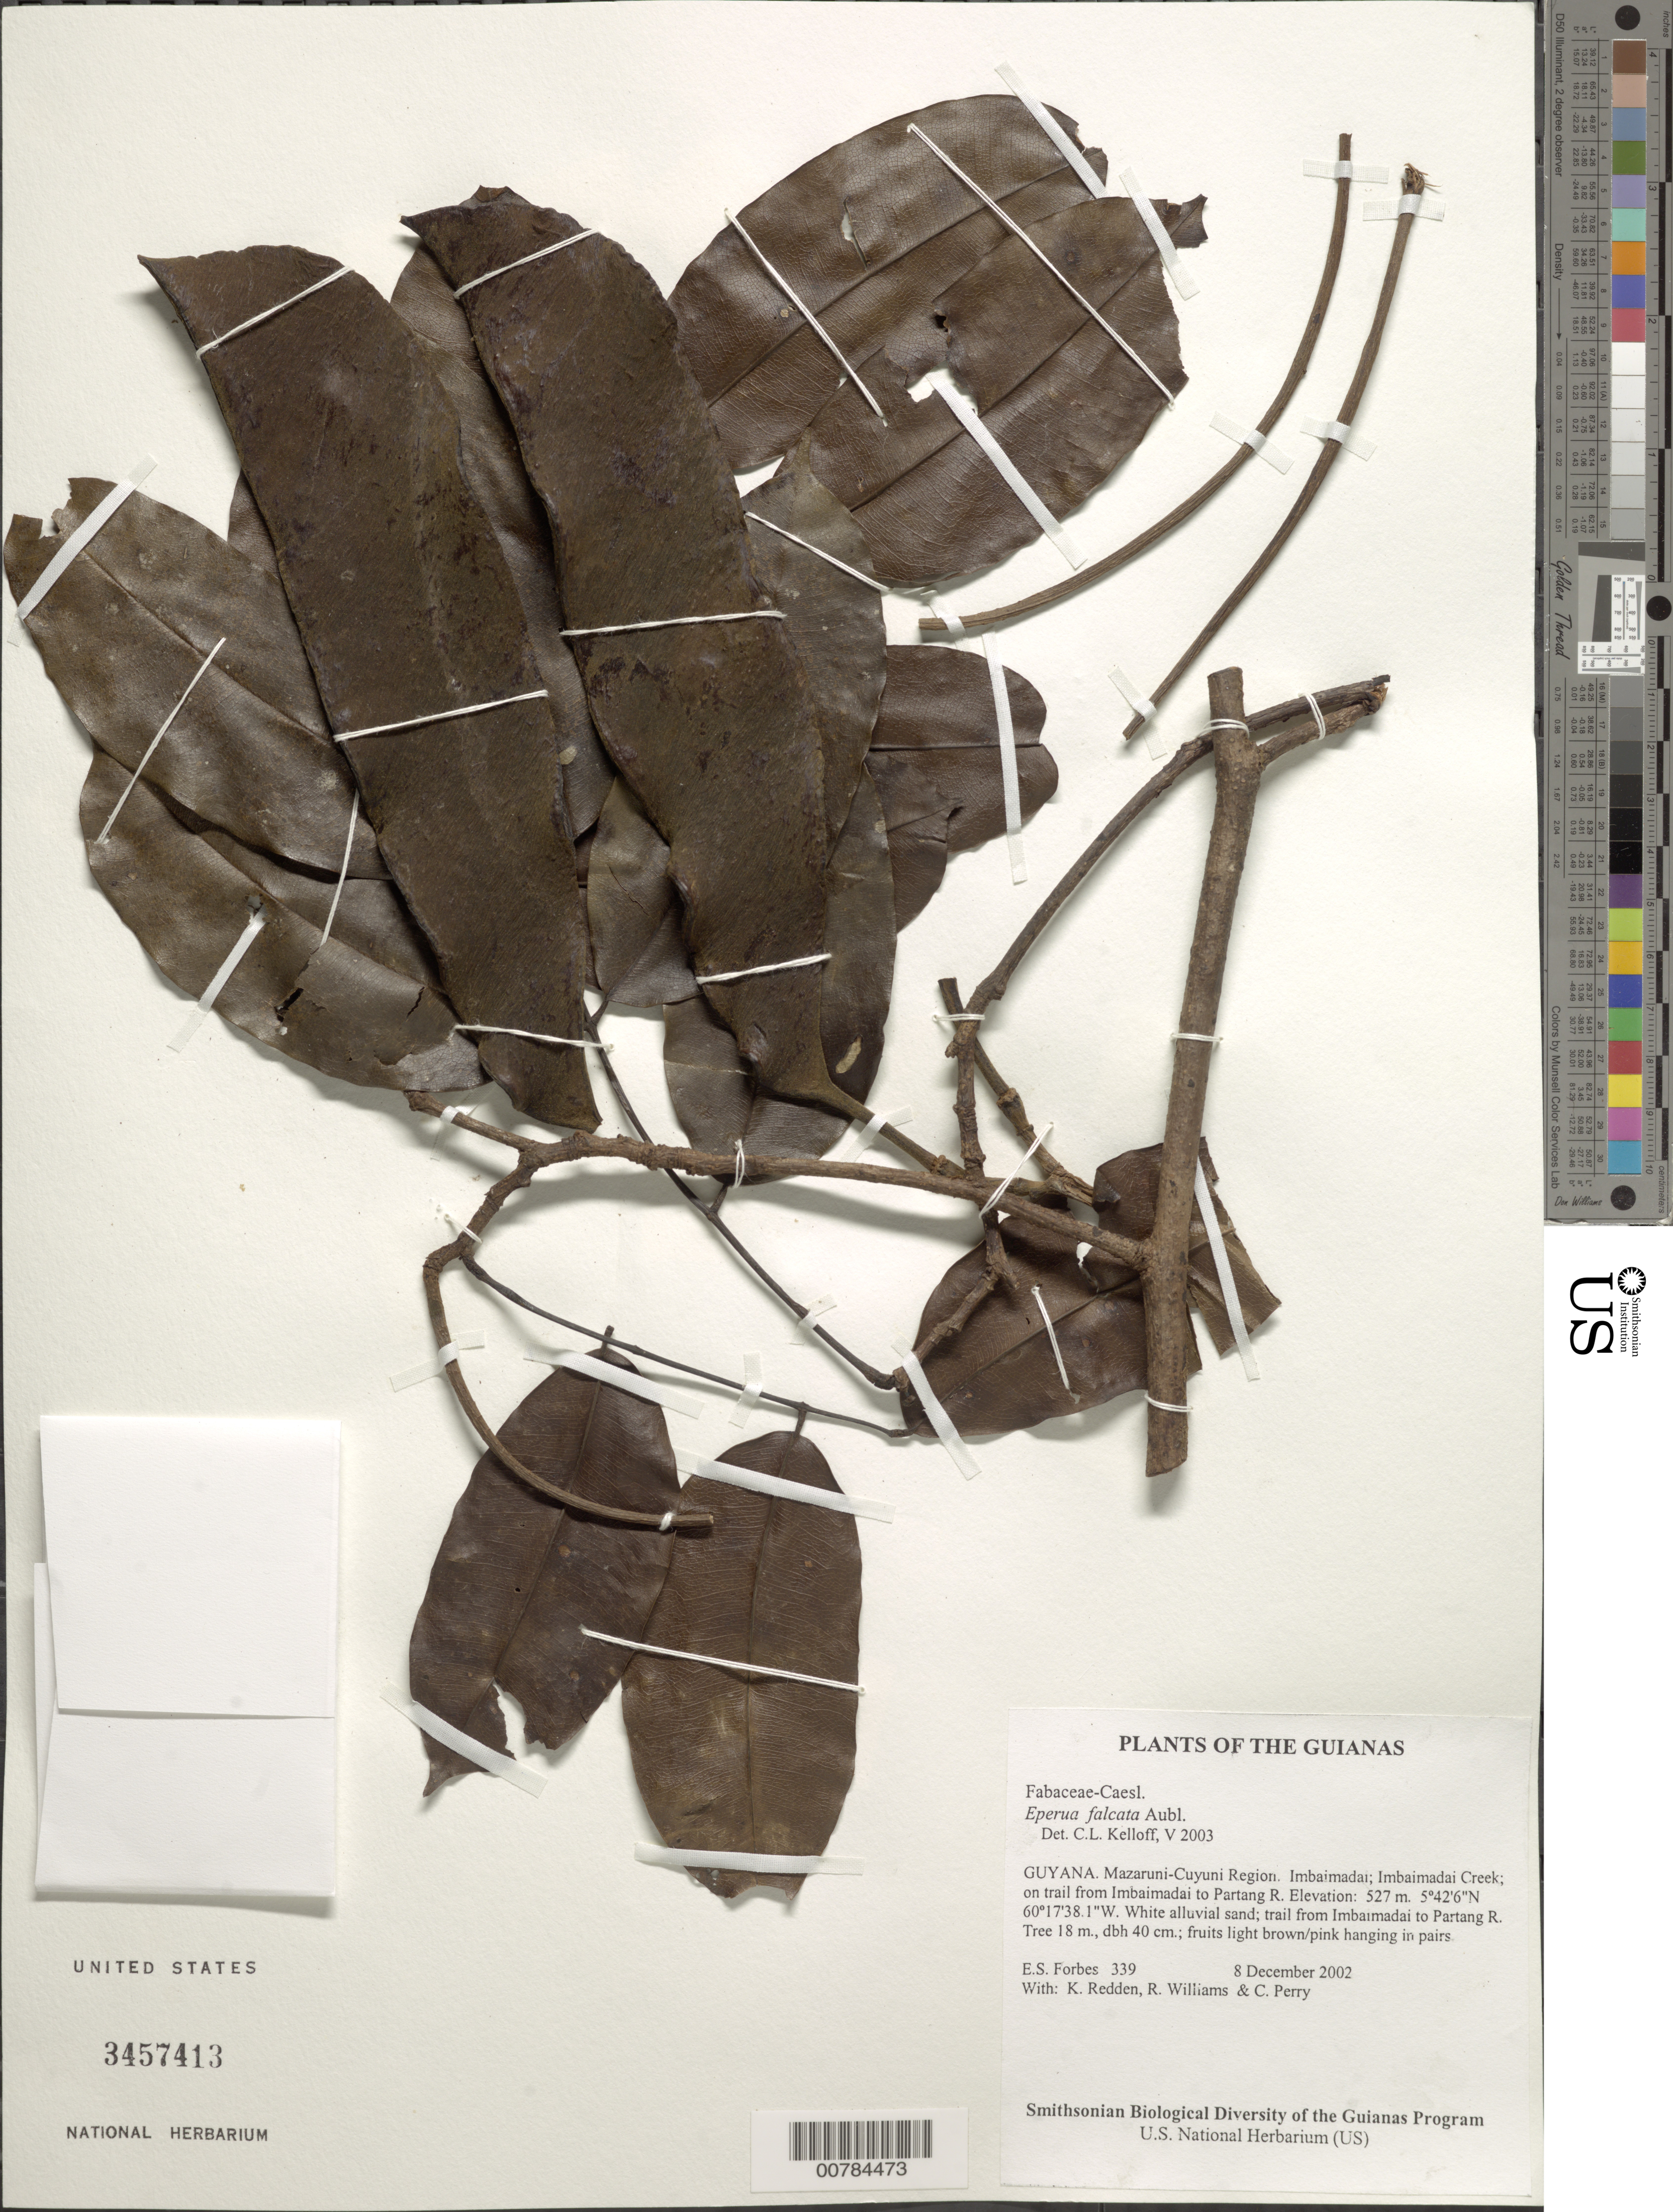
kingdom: Plantae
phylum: Tracheophyta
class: Magnoliopsida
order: Fabales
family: Fabaceae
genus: Eperua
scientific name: Eperua falcata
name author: Aubl.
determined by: Kelloff, Carol L., (US), Smithsonian Institution - National Museum of Natural History (UNITED STATES)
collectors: E. Forbes, K. M. Redden, R. Williams & C. Perry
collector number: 339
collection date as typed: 8 December 2002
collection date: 2002-12-08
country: Guyana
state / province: Cuyuni-Mazaruni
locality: Imbaimadai; Imbaimadai Creek; on trail from Imbaimadai to Partang R.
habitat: White alluvial sand; trail from Imbaimadai to Partang R.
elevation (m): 527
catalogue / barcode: US 3457413